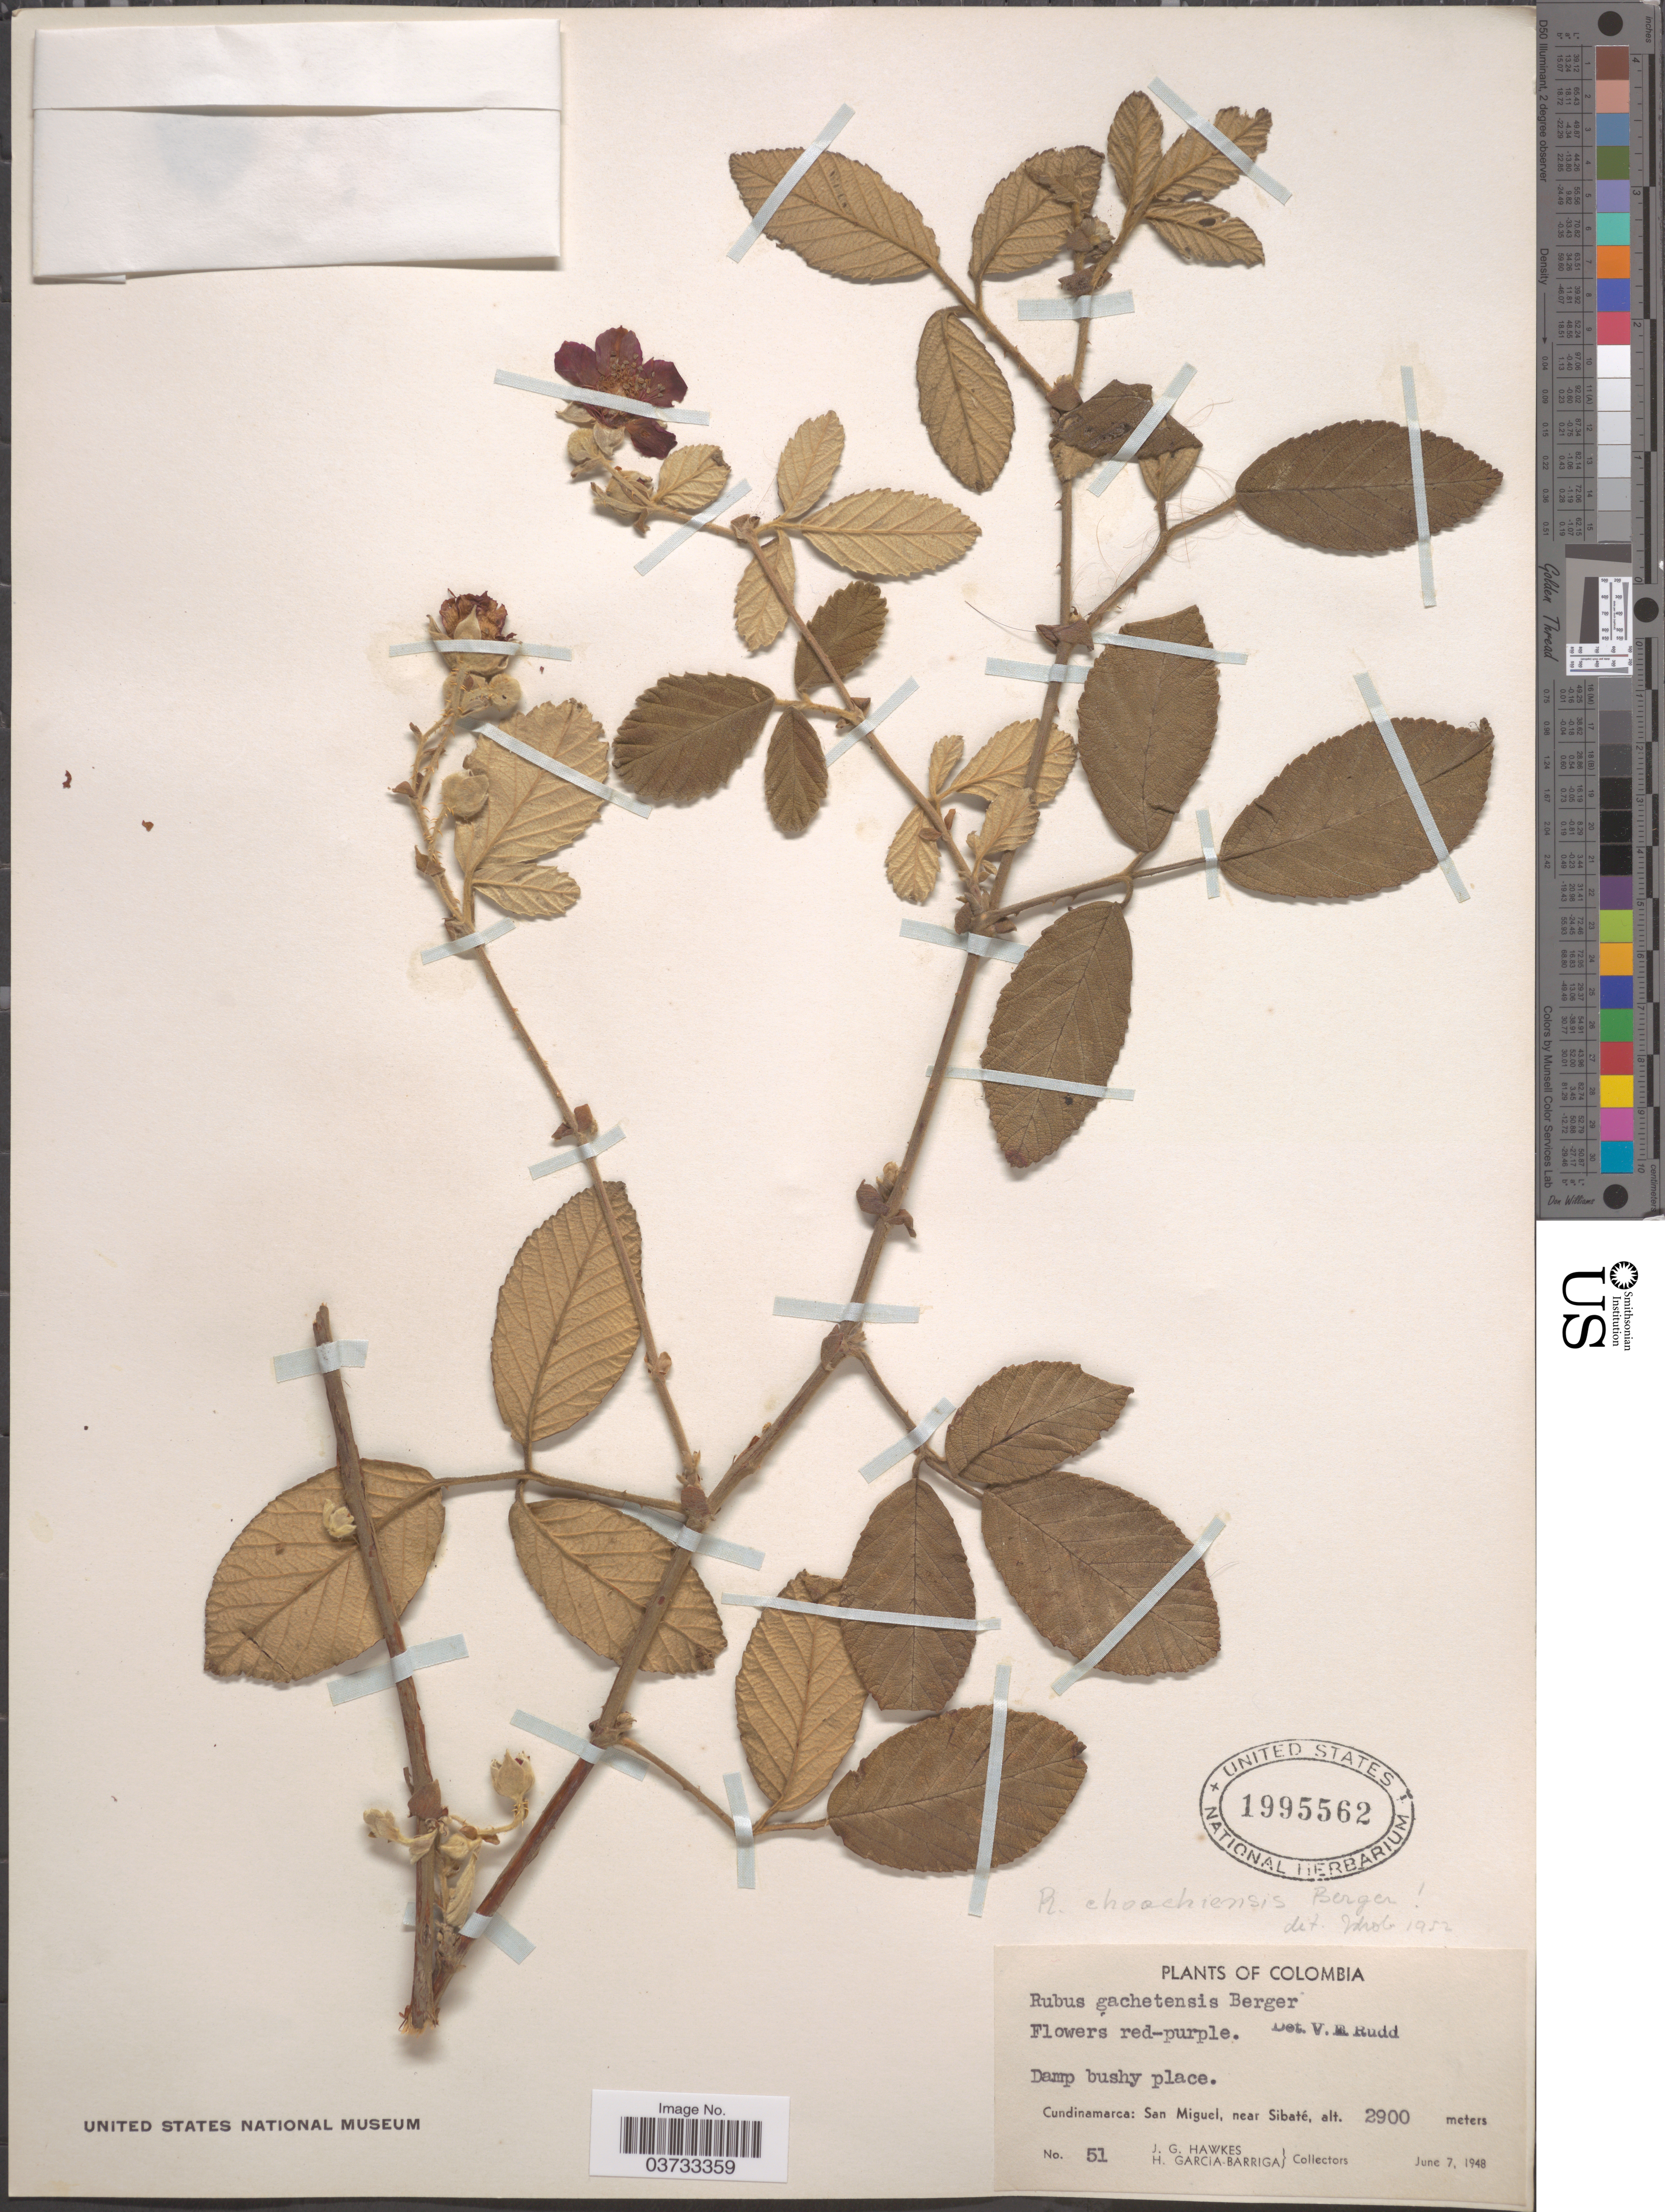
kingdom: Plantae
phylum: Tracheophyta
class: Magnoliopsida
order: Rosales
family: Rosaceae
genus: Rubus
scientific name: Rubus choachiensis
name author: A. Berger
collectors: J. Hawkes & H. García Barriga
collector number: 51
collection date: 1948-06-07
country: Colombia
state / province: Cundinamarca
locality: San Miguel, near Sibaté.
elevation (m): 2900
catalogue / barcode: US 1995562